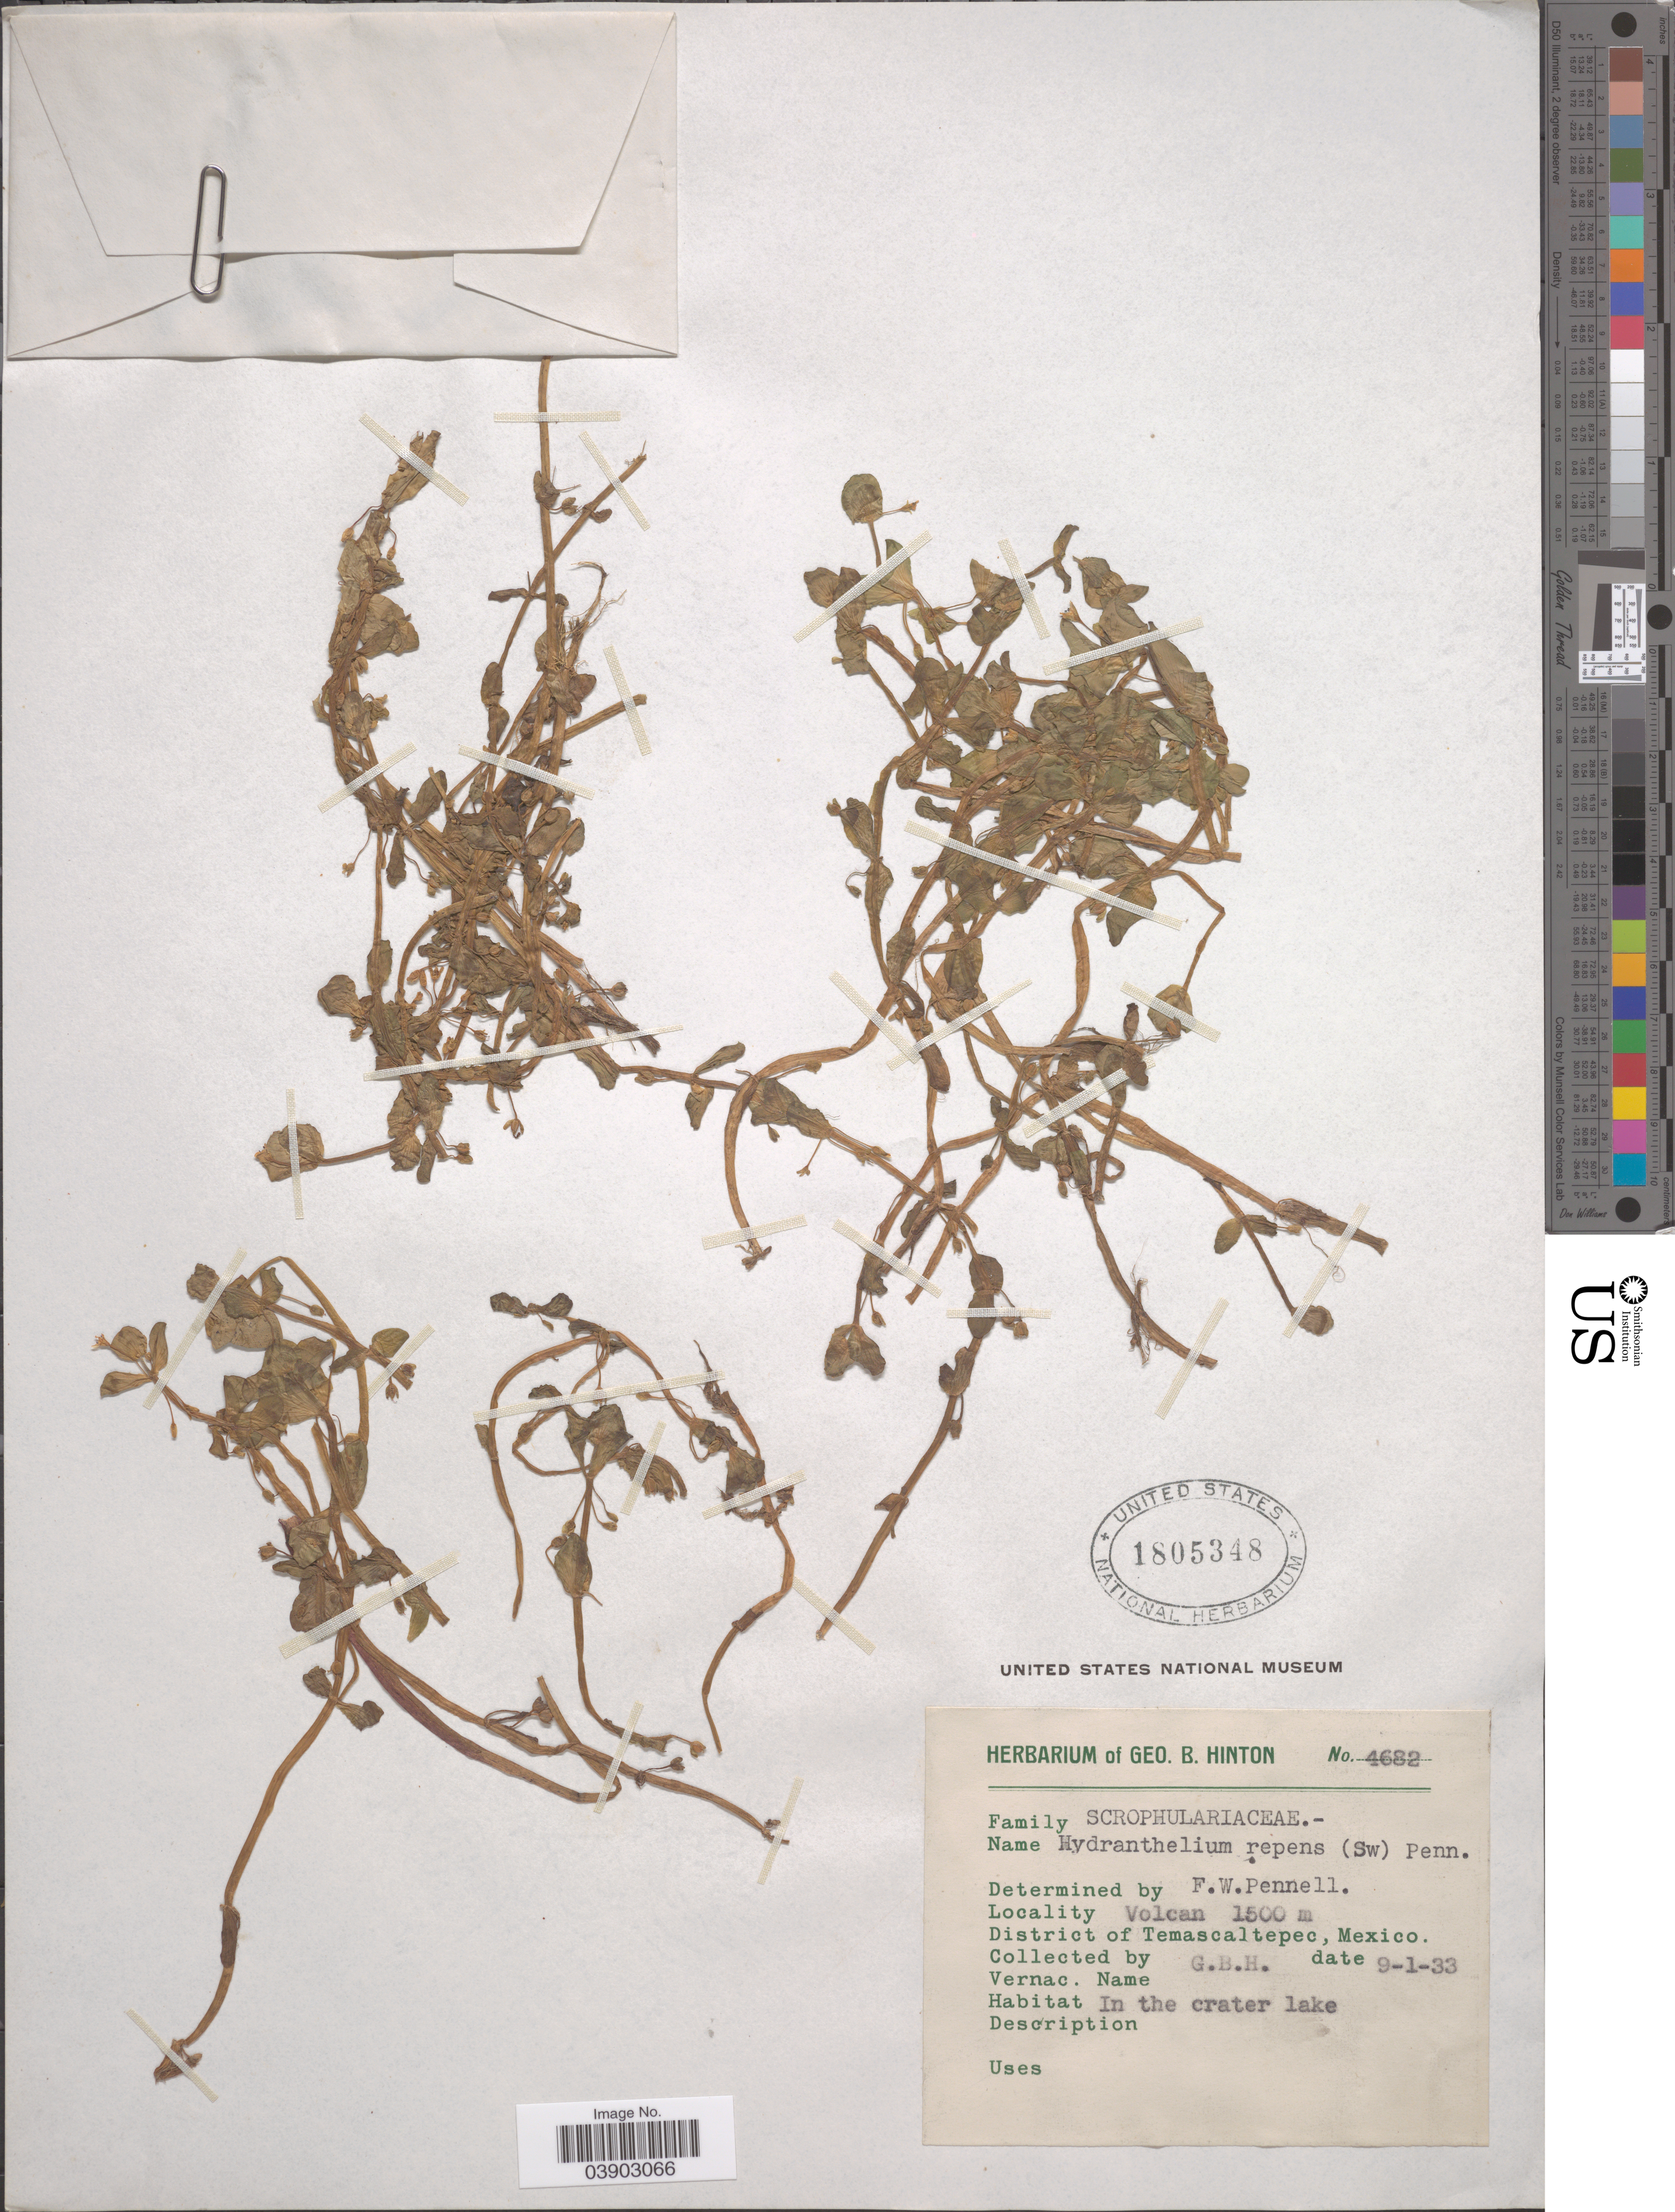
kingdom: Plantae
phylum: Tracheophyta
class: Magnoliopsida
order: Lamiales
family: Plantaginaceae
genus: Hydranthelium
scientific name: Hydranthelium repens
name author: (Sw.) Pennell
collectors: G. B. Hinton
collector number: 4682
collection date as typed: Transcribed d/m/y: 9/1/33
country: Mexico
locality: Volcan. District of Temascaltepec.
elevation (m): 1500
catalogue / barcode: US 1805348